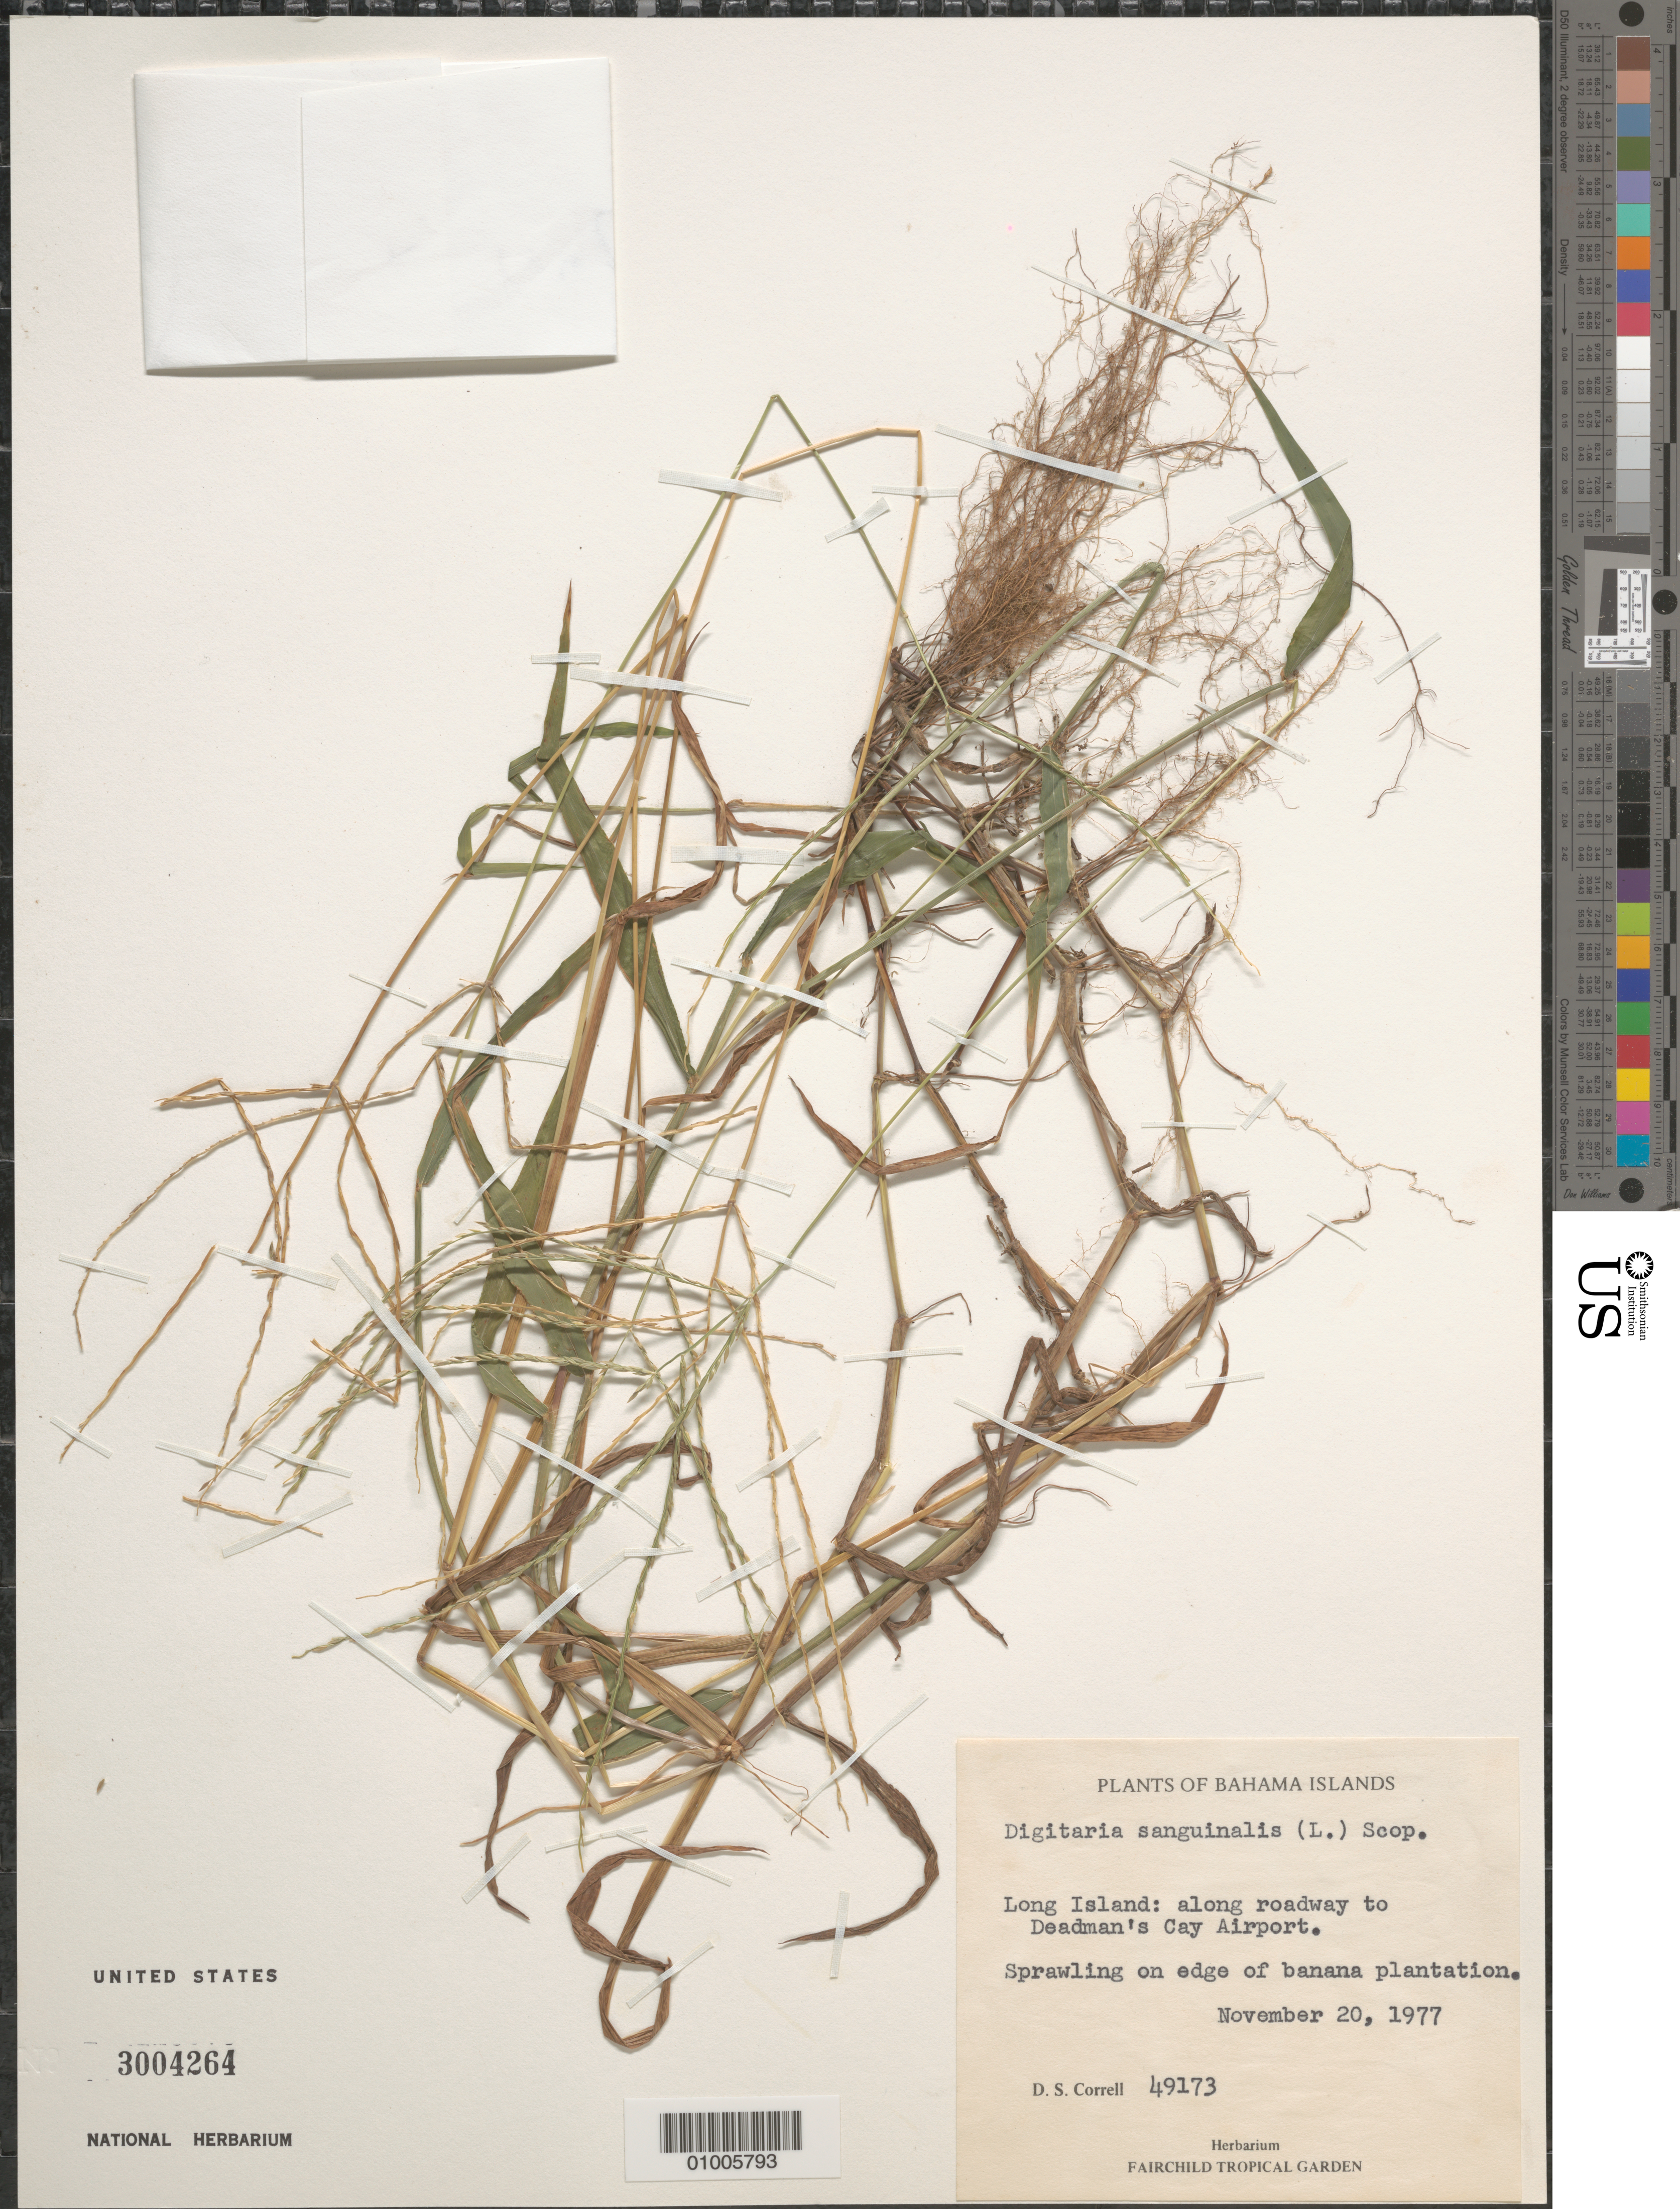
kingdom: Plantae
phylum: Tracheophyta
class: Liliopsida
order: Poales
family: Poaceae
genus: Digitaria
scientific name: Digitaria sanguinalis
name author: (L.) Scop.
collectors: D. S. Correll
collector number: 49173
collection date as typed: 20 Nov 1977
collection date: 1977-11-20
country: Bahamas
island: Long I.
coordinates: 0 N, 0 E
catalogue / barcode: US 3004264